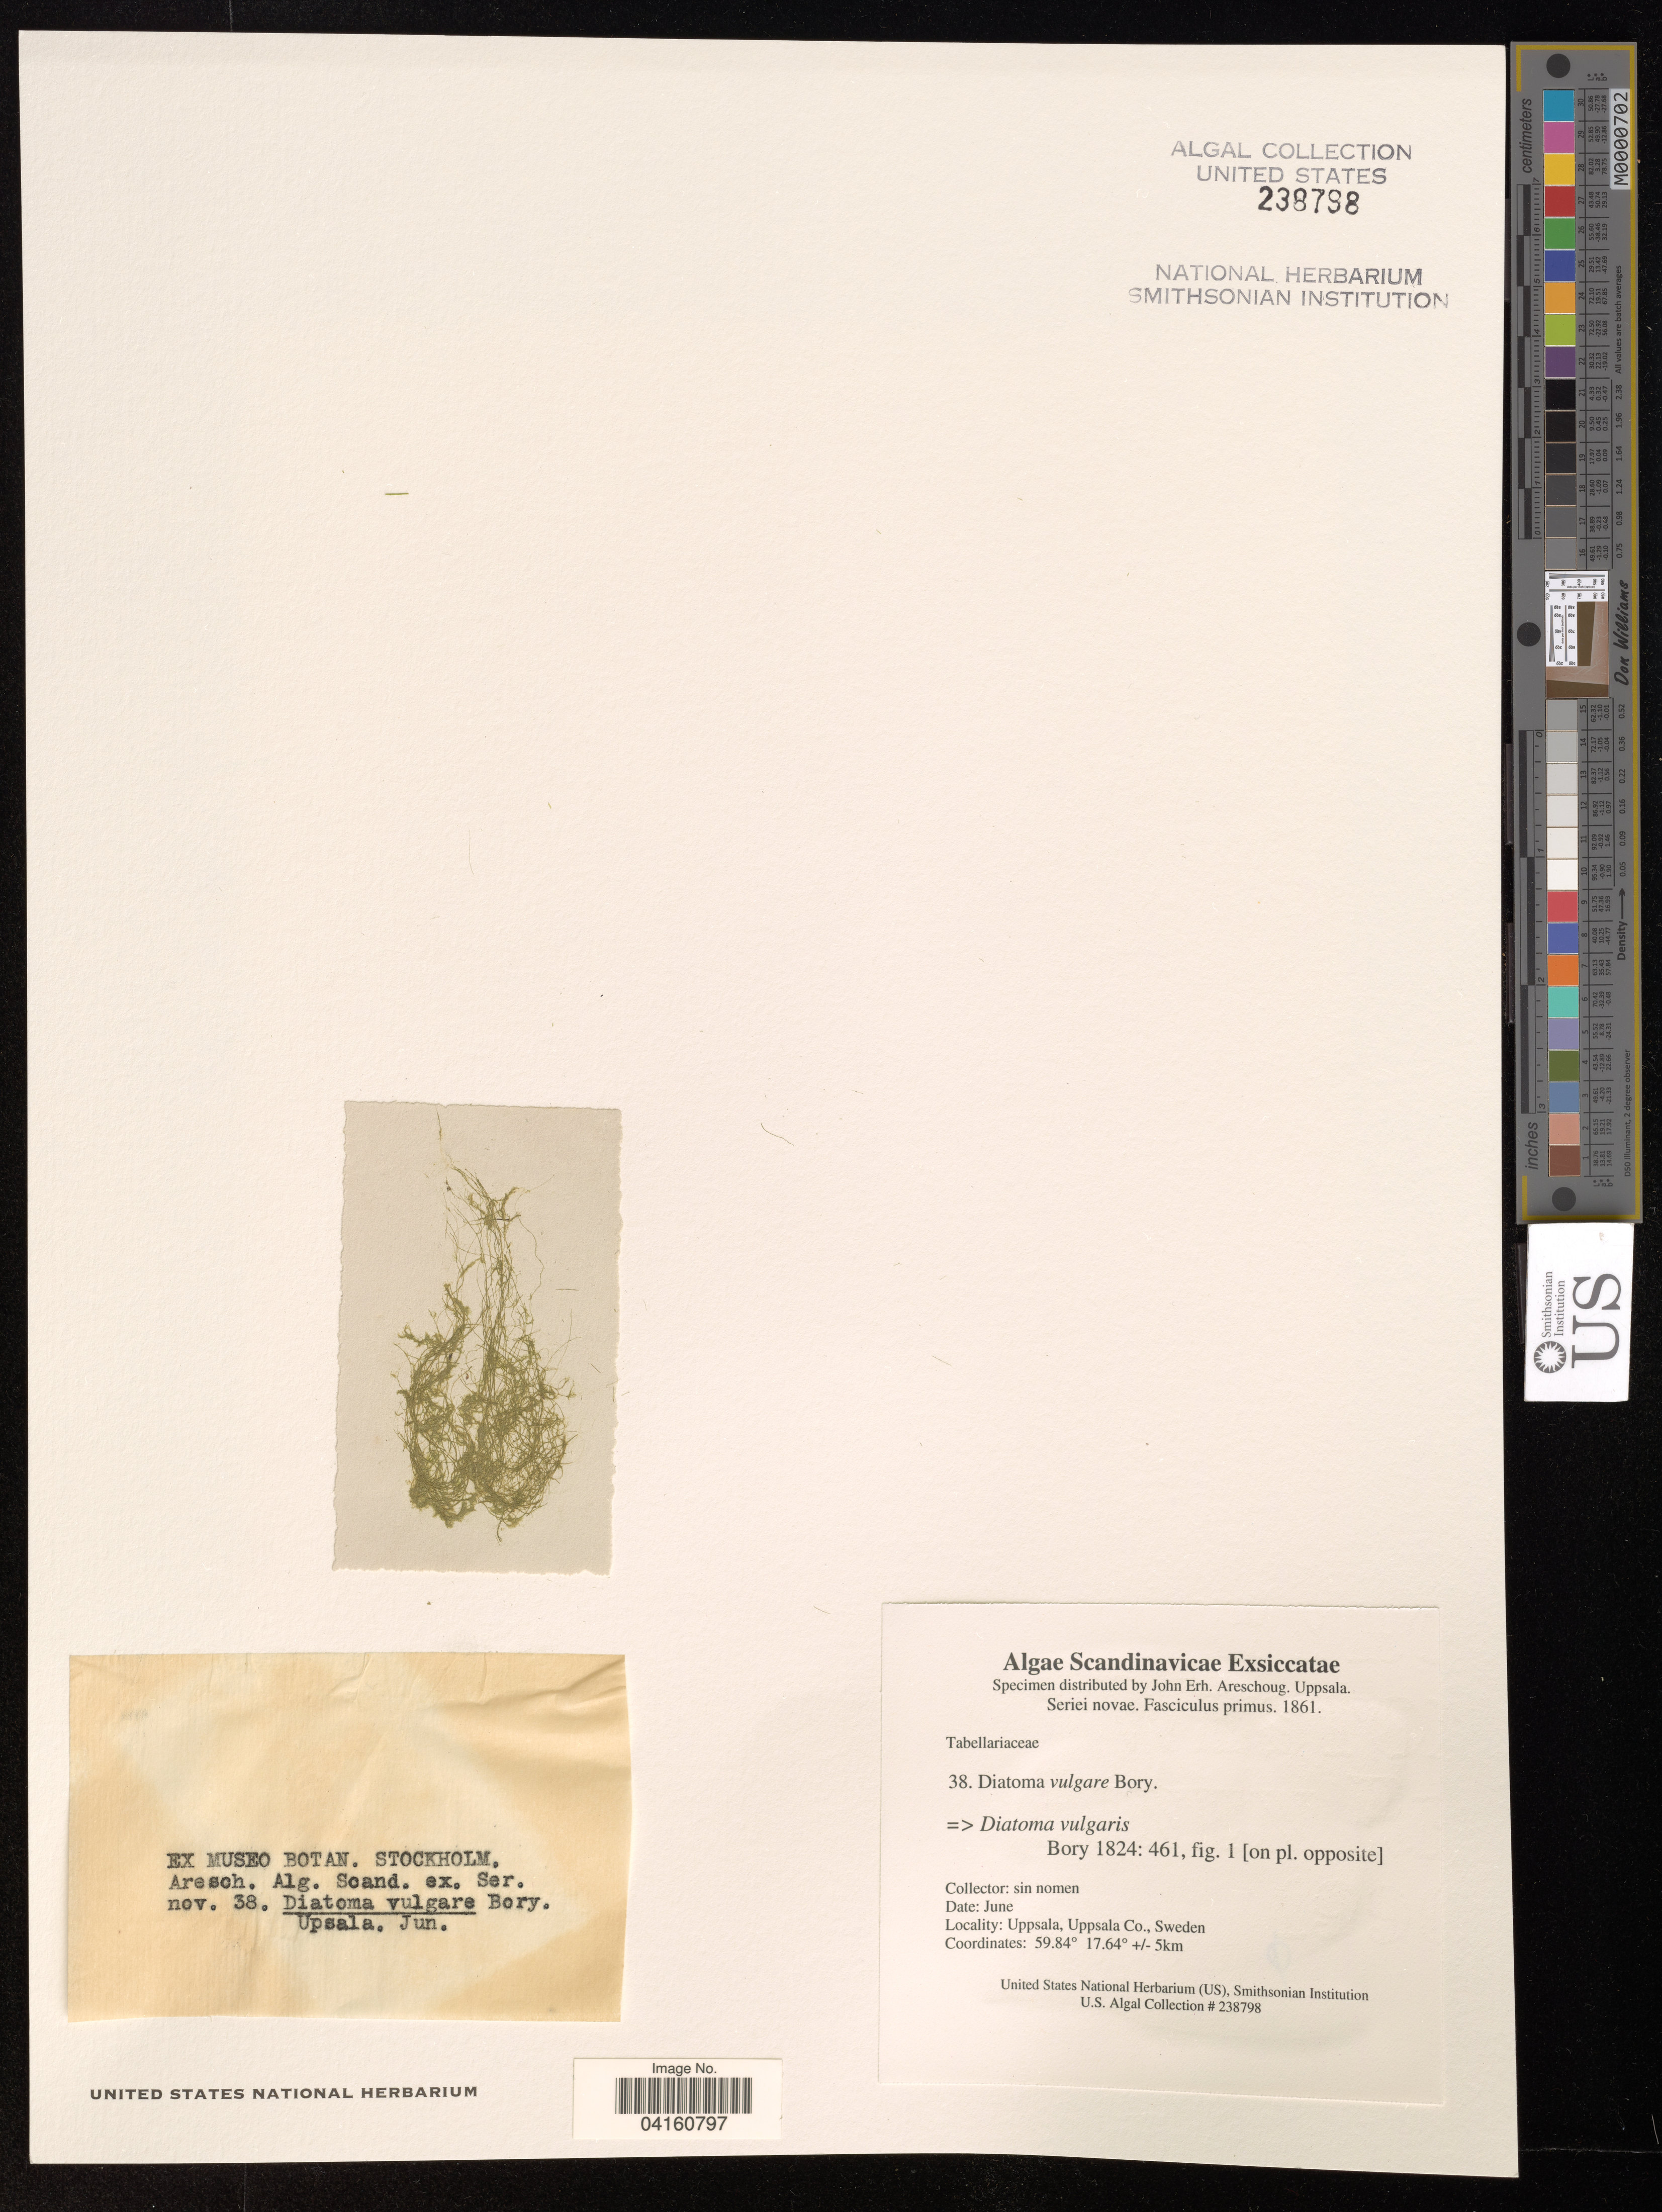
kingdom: Chromista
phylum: Ochrophyta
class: Bacillariophyceae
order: Fragilariales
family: Fragilariaceae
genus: Diatoma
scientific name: Diatoma vulgare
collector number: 38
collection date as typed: June 1861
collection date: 1861-06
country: Sweden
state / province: Uppsala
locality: Uppsala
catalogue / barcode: US 238798